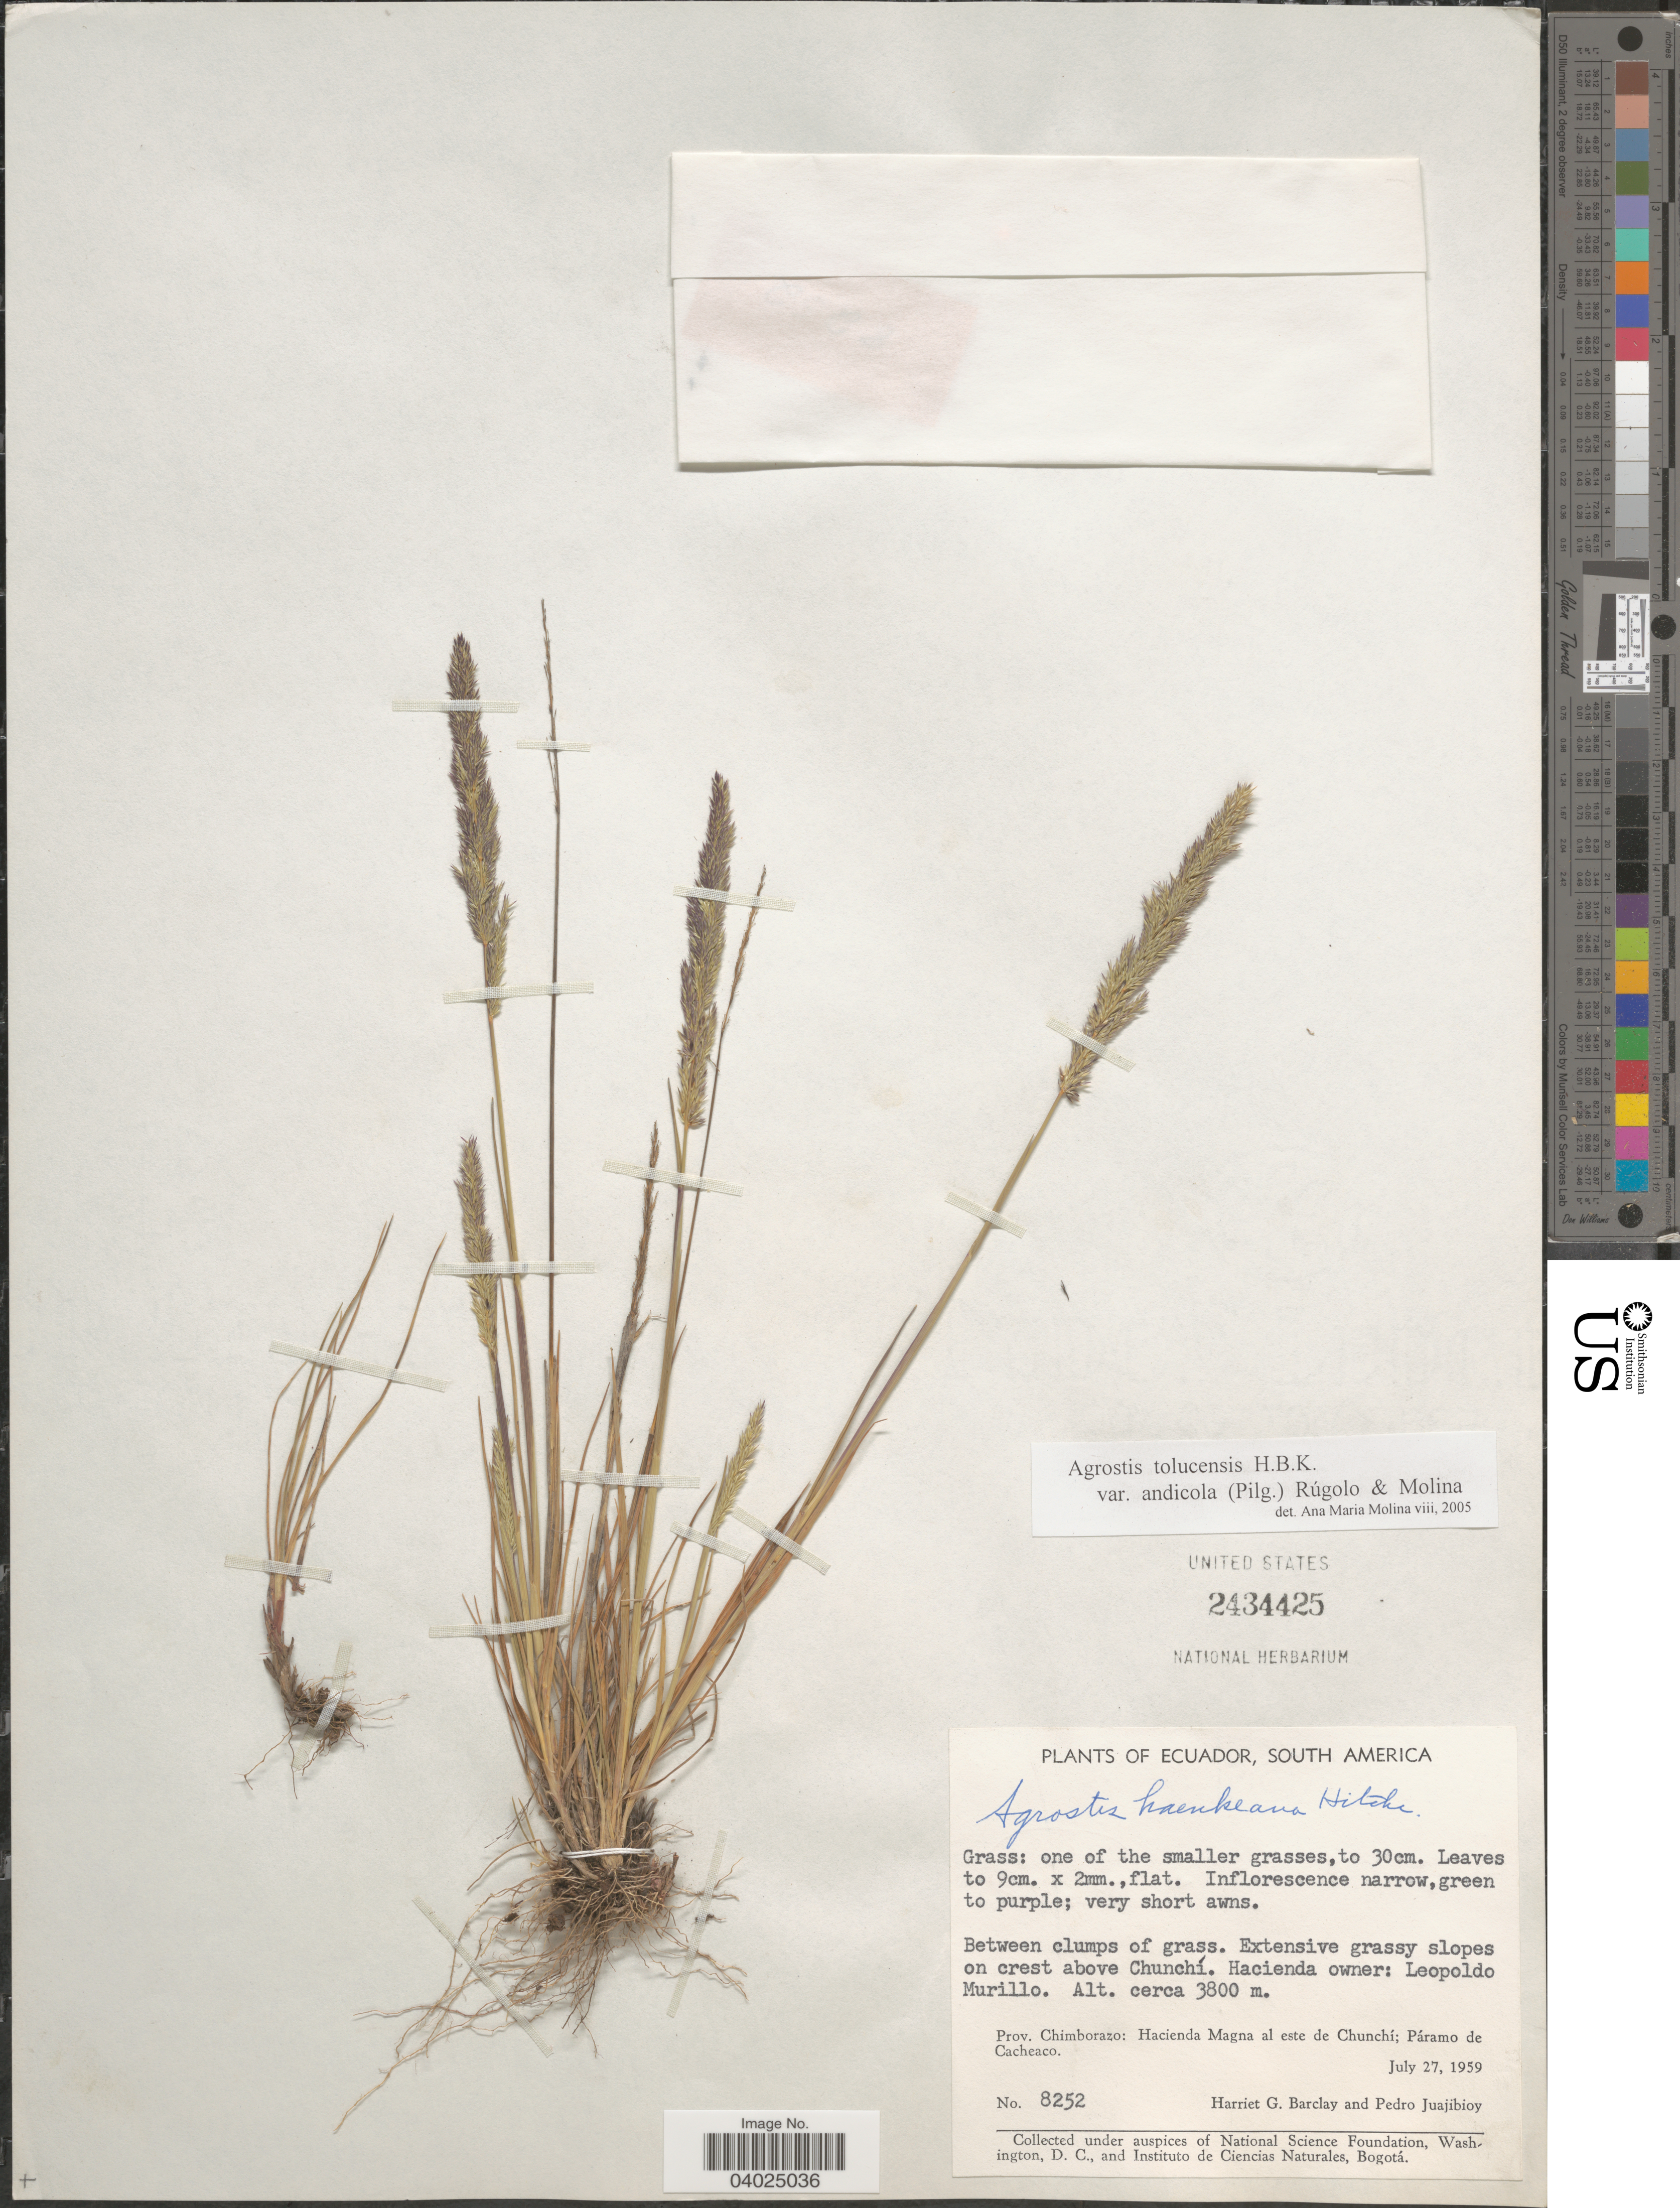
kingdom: Plantae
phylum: Tracheophyta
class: Liliopsida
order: Poales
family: Poaceae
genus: Agrostis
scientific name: Agrostis tolucensis var. andicola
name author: (Pilg.) Rúgolo & A.M. Molina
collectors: H. G. Barclay & P. Juajibioy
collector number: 8252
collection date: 1959-07-27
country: Ecuador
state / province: Chimborazo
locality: Extensive grassy slopes on crest above Chunchí. Hacienda Magna al este de Chunchí: Páramo de Cacheaco.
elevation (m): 3800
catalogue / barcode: US 2434425